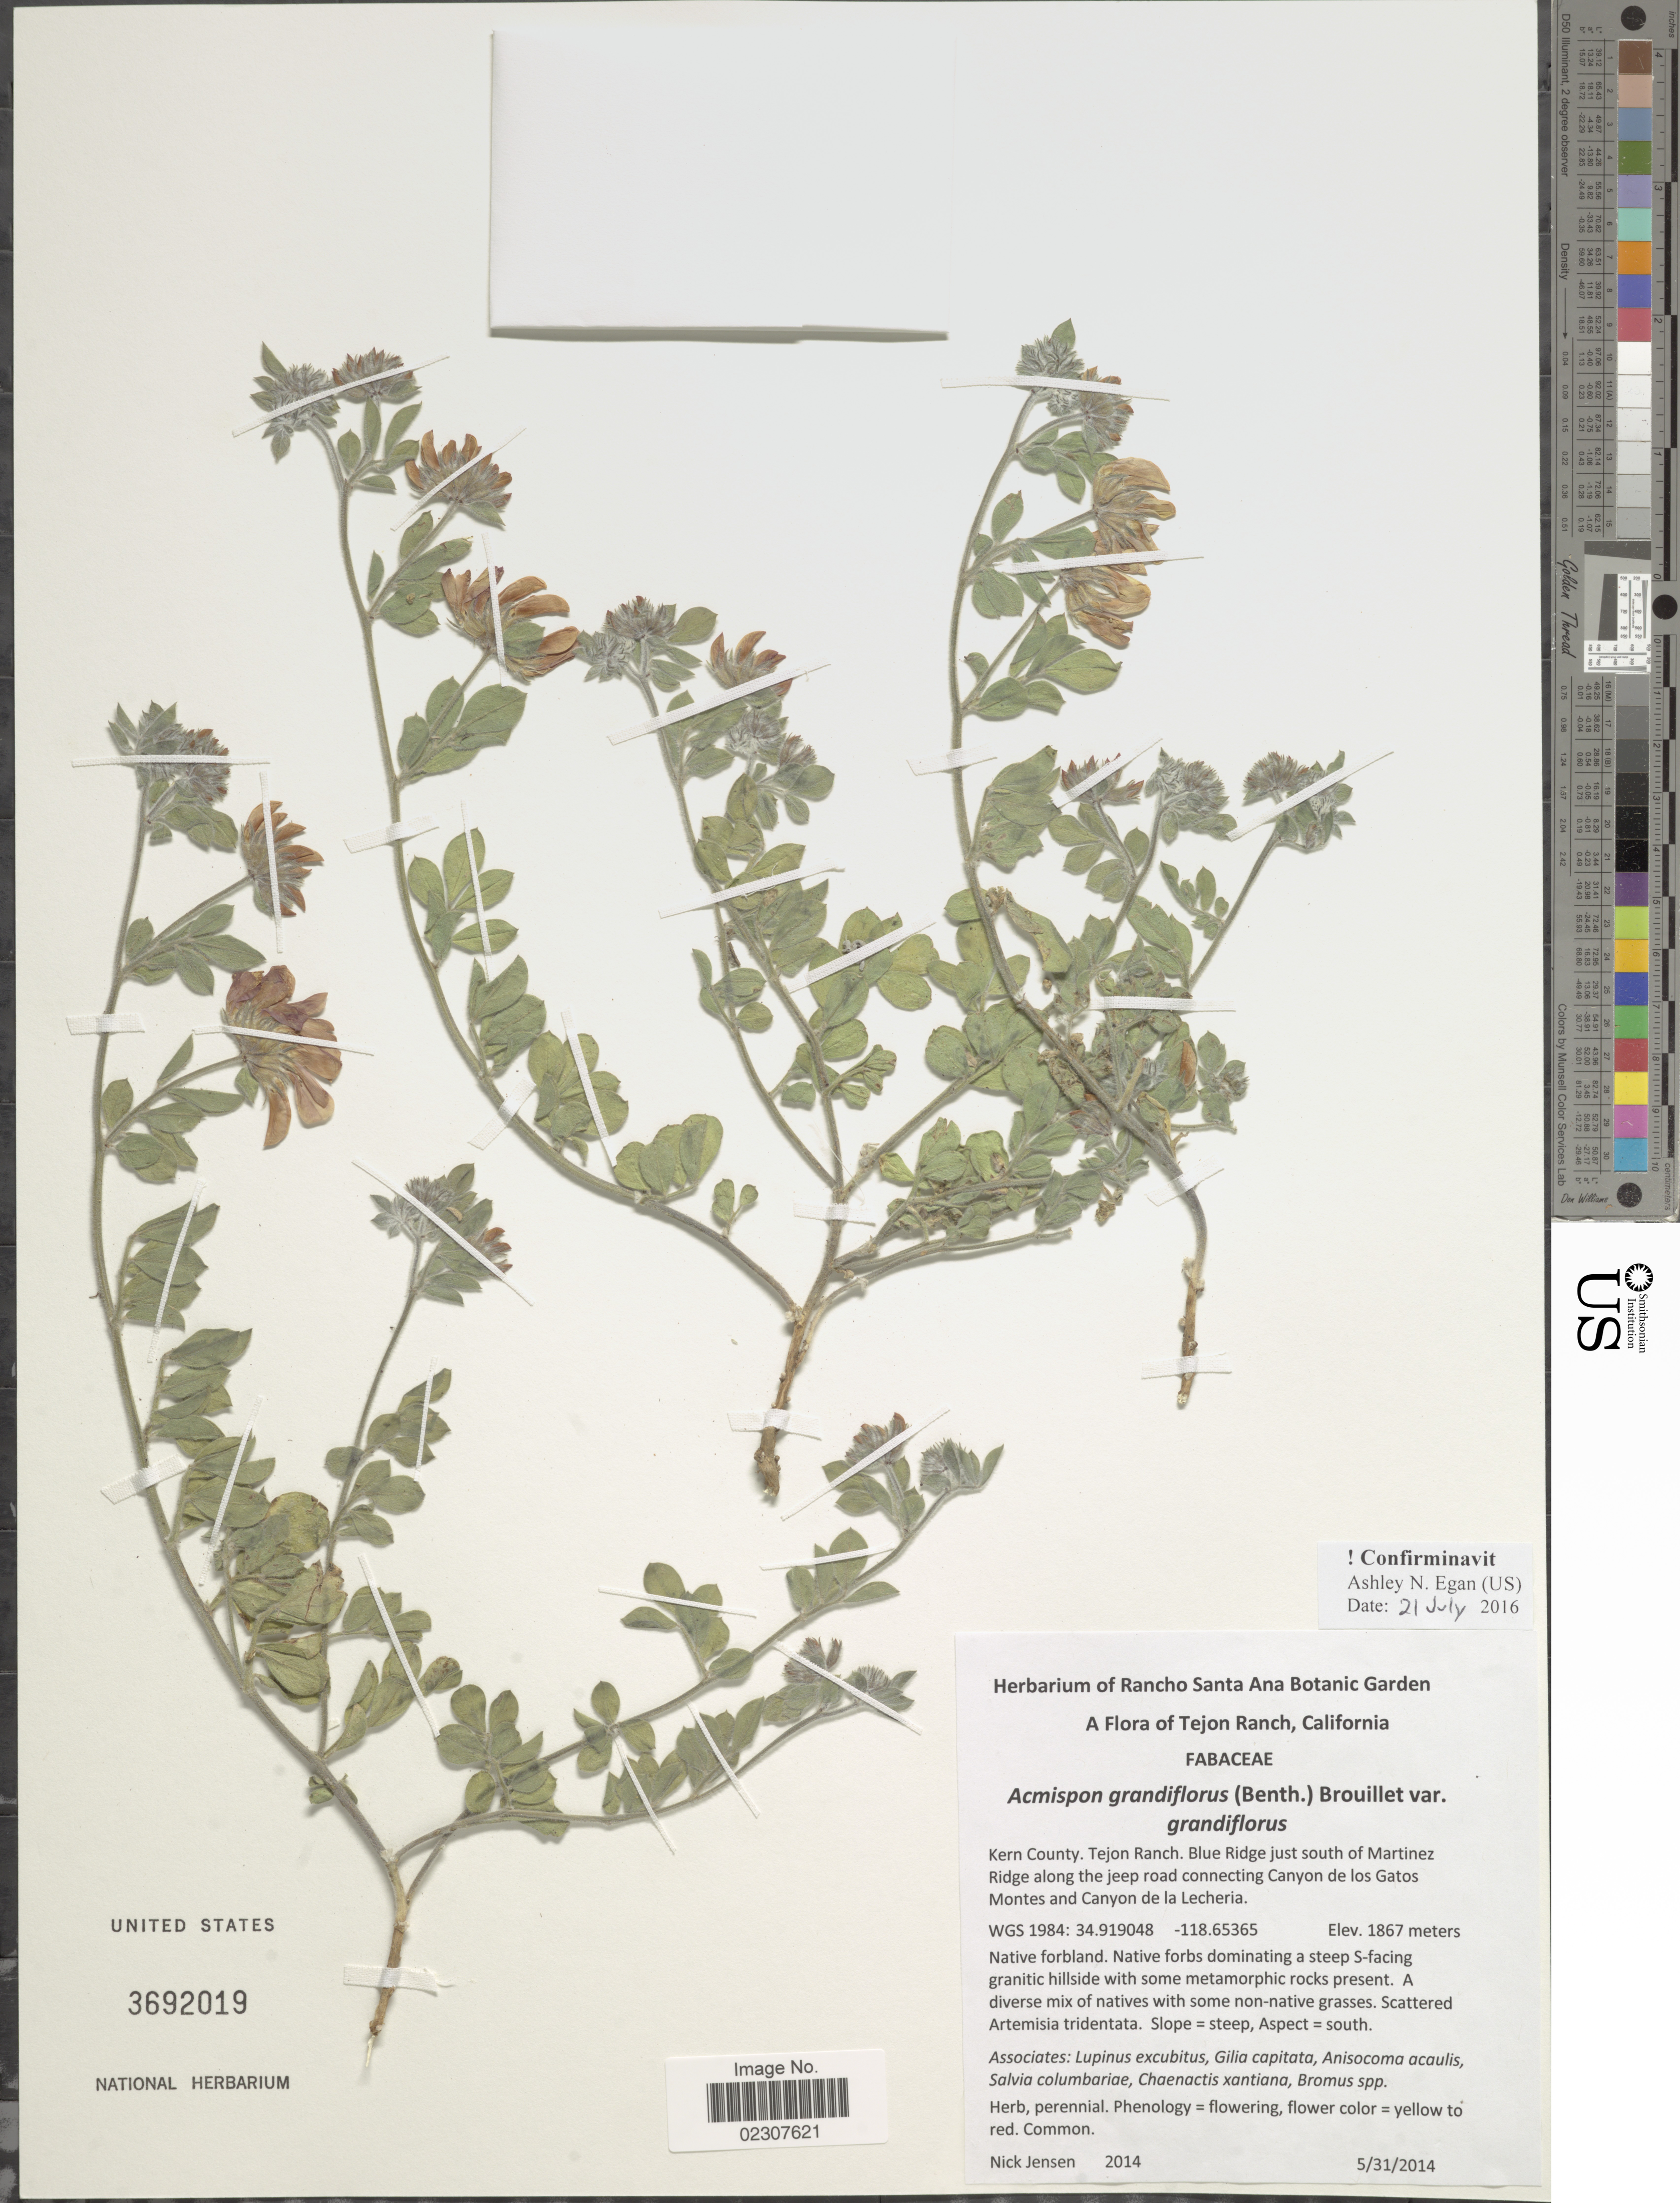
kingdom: Plantae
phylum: Tracheophyta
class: Magnoliopsida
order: Fabales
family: Fabaceae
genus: Acmispon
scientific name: Acmispon grandiflorus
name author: (Benth.) Brouillet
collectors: N. Jensen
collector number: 2014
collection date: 2014-05-31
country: United States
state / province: California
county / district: Kern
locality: Kern County. Tejon Ranch. Blue Ridge just south of Martinez Ridge along the jeep road connecting Canyon de los Gatos Montes and Canyon de la Lecheria, WGS 1984:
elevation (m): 1867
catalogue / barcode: US 3692019